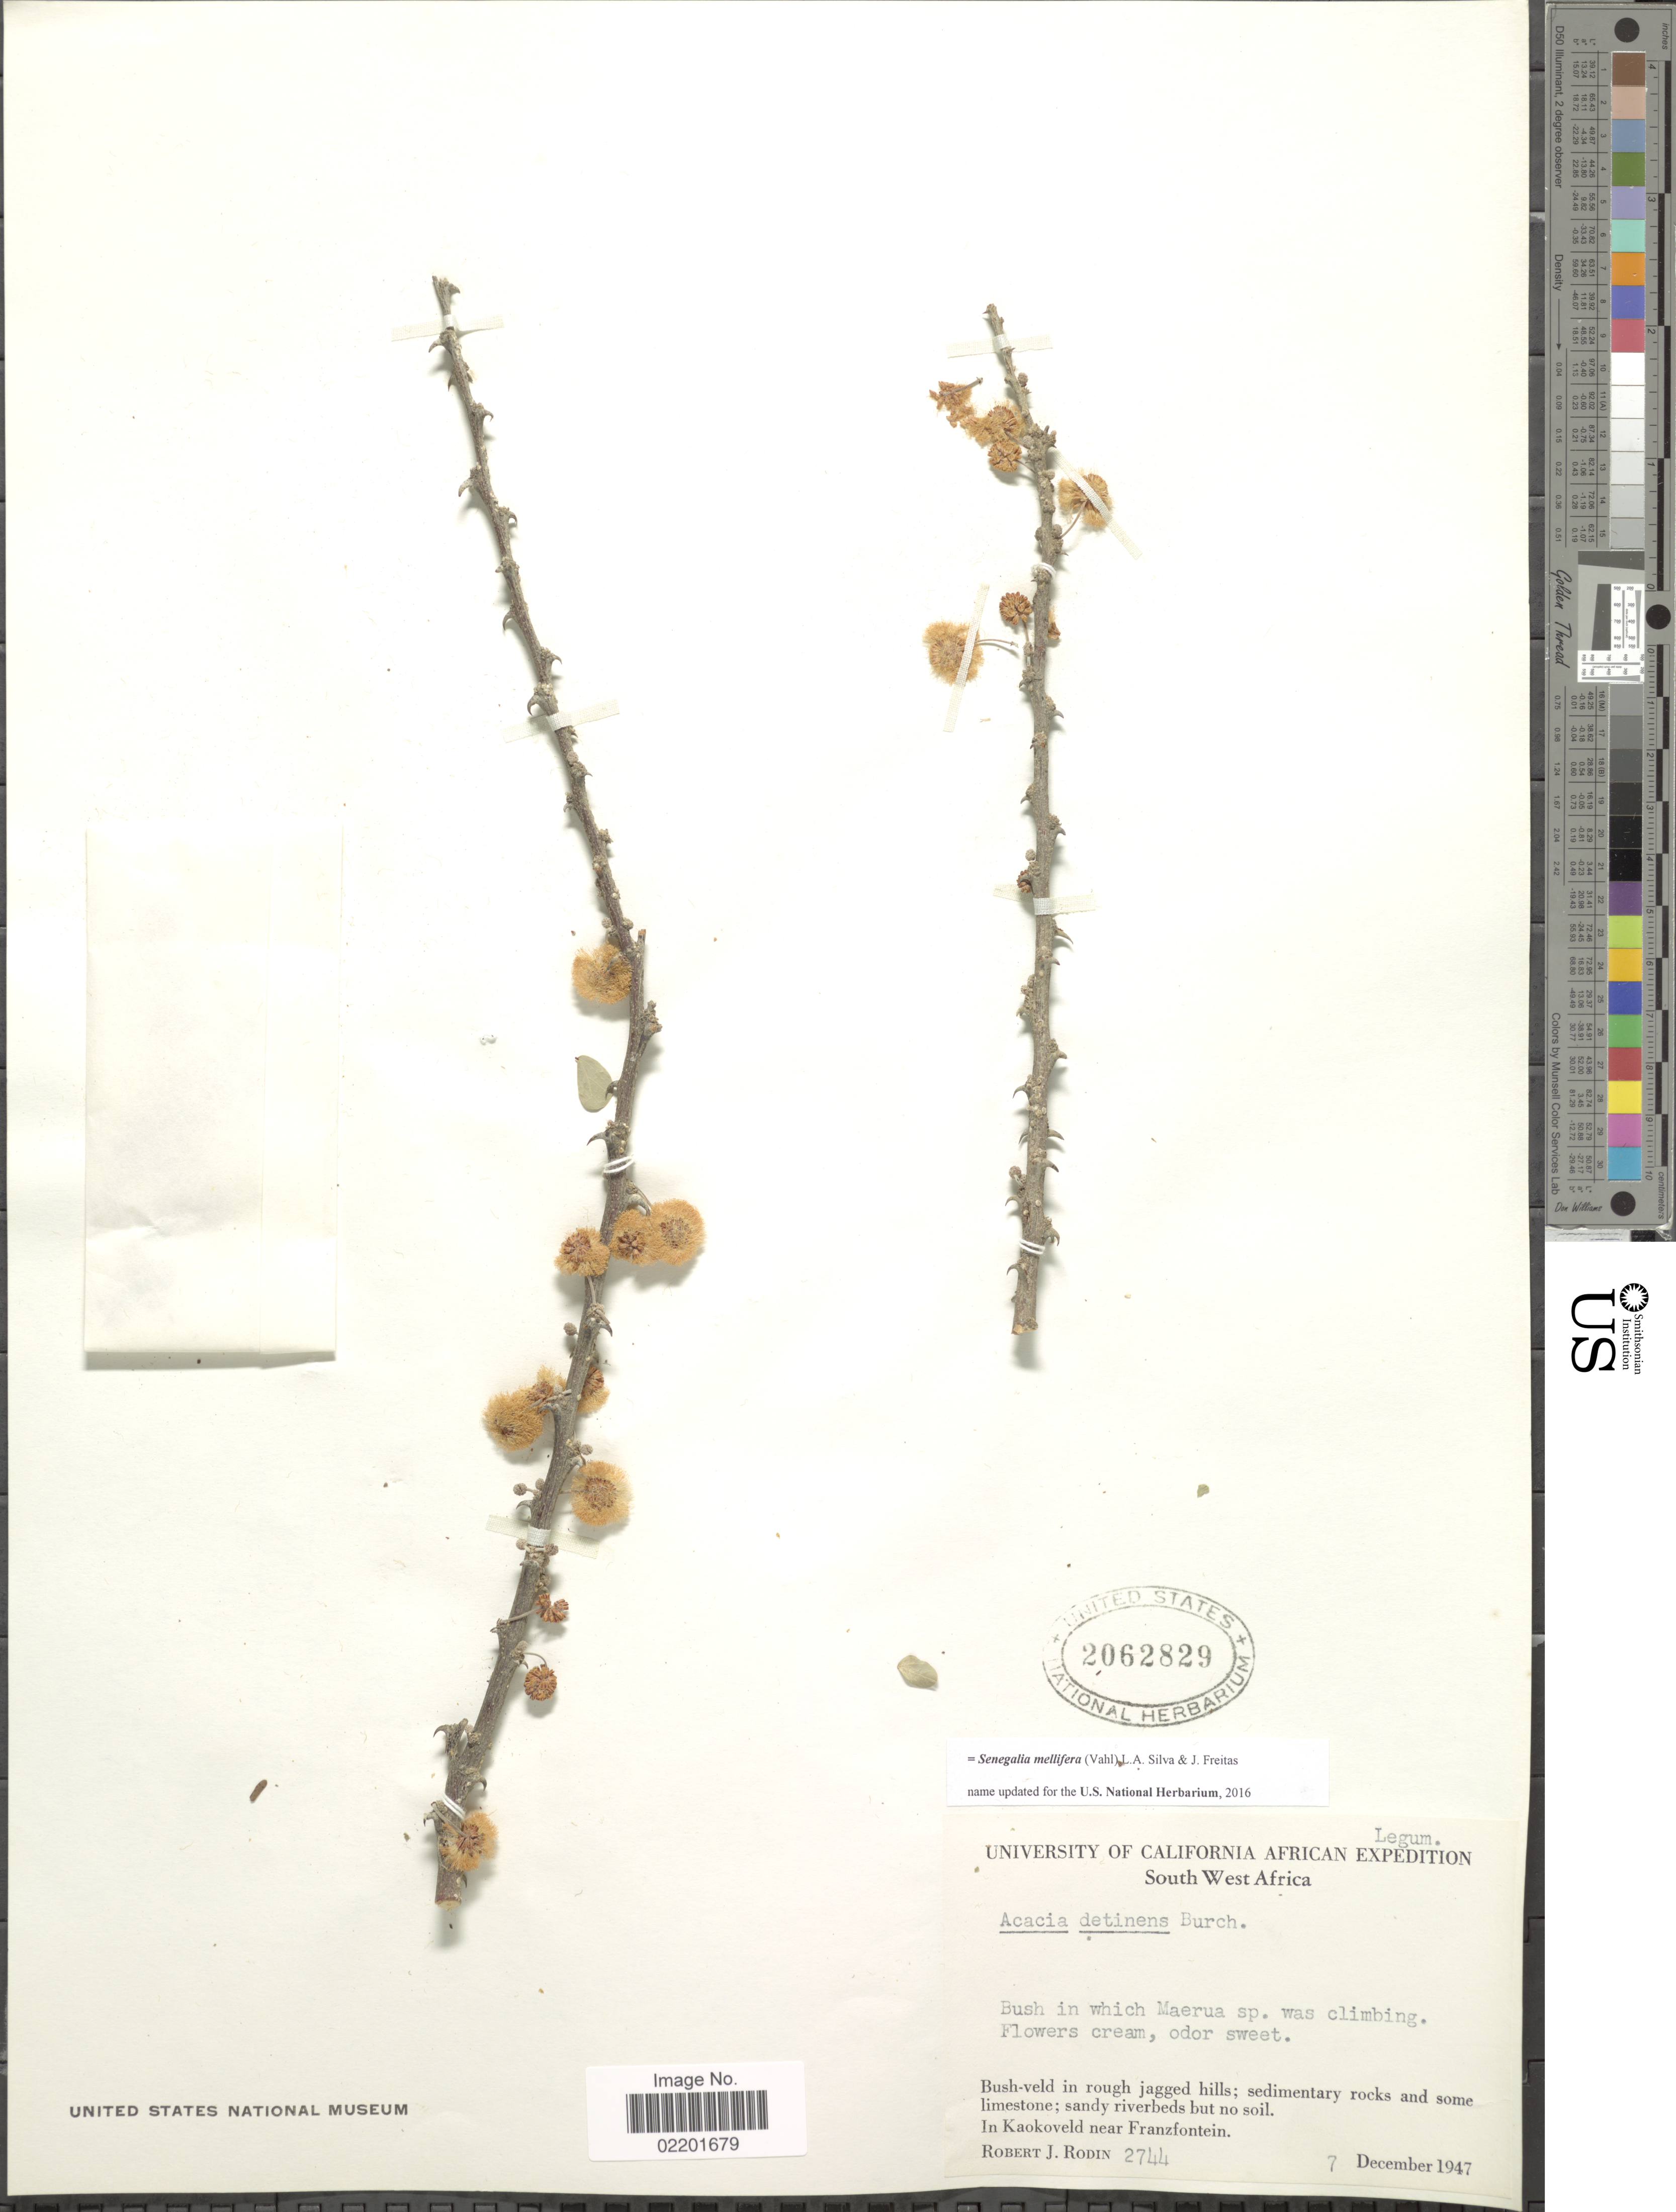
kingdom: Plantae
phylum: Tracheophyta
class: Magnoliopsida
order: Fabales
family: Fabaceae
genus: Senegalia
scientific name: Senegalia mellifera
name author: (Vahl) Seigler & Ebinger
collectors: R. J. Rodin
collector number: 2744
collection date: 1947-12-07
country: Namibia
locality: South West Africa, Kaokoveld near Franzfontein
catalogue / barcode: US 2062829